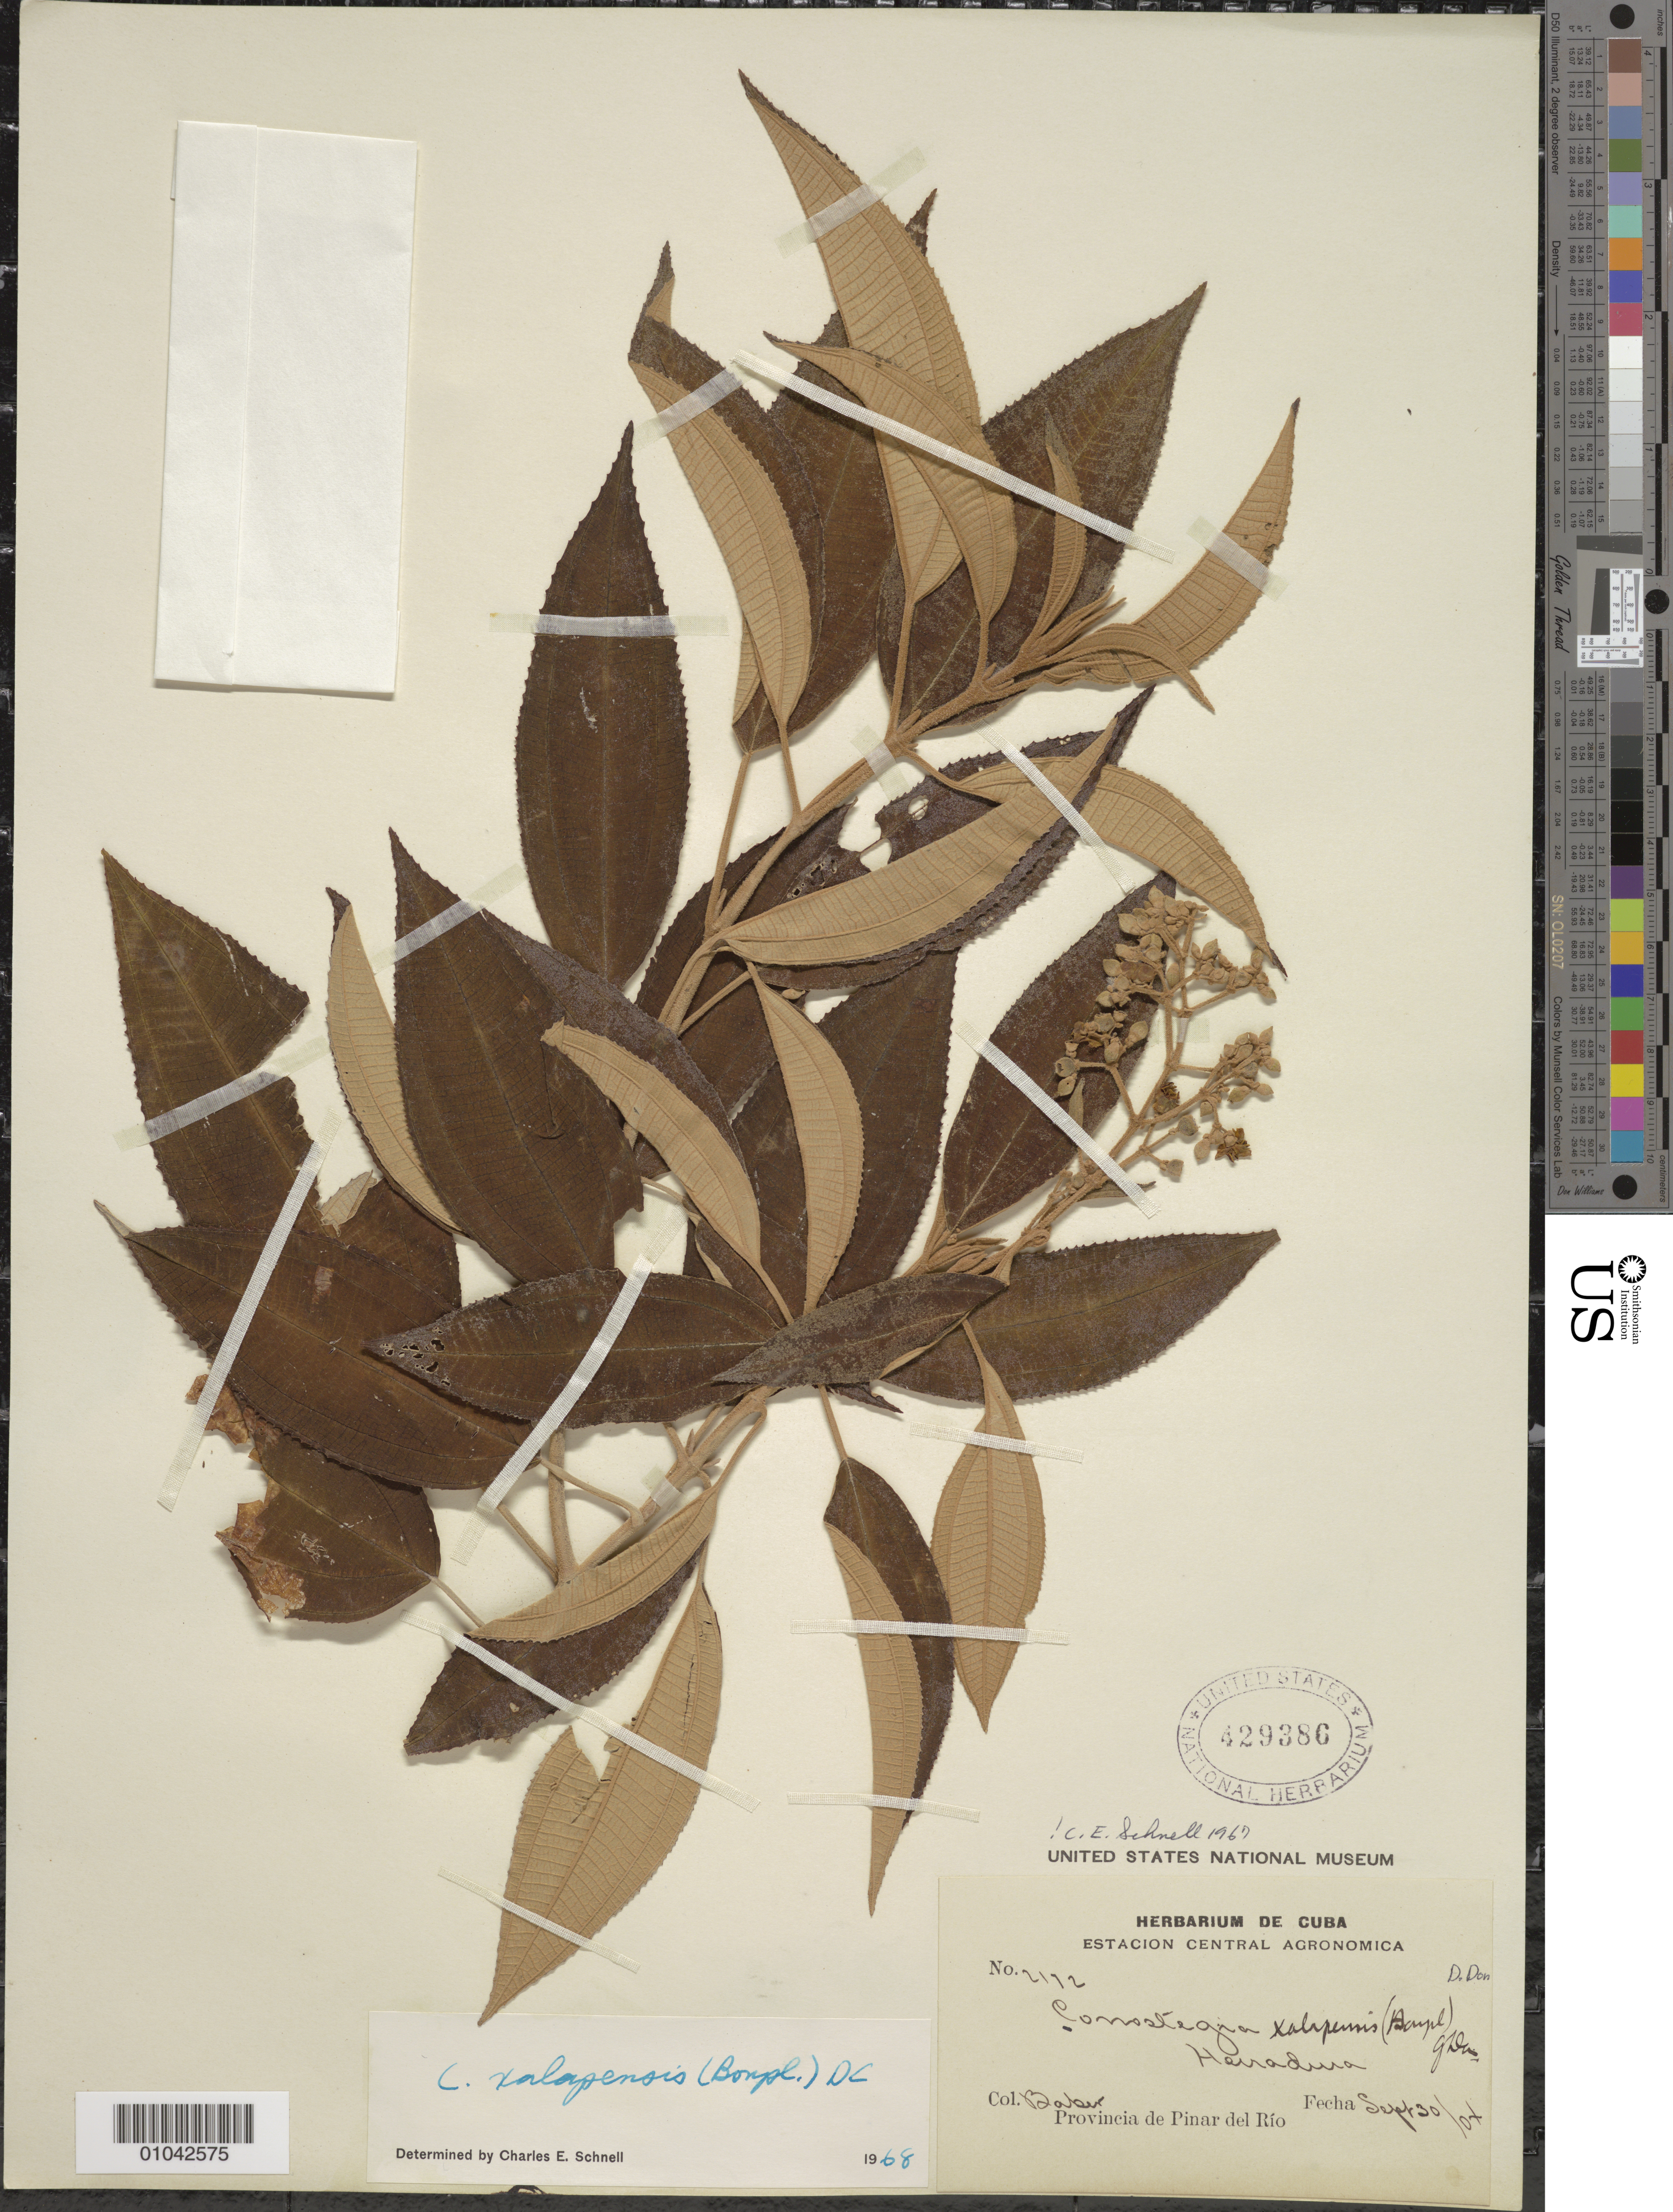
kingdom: Plantae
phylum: Tracheophyta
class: Magnoliopsida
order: Myrtales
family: Melastomataceae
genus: Conostegia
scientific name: Conostegia xylapensis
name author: (Bonpl.) D. Don ex DC.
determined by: Schnell, C. E.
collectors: C. F. Baker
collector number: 2172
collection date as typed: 30 Sep 1904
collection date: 1904-09-30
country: Cuba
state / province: Pinar del Río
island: Cuba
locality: Herradura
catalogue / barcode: US 429386